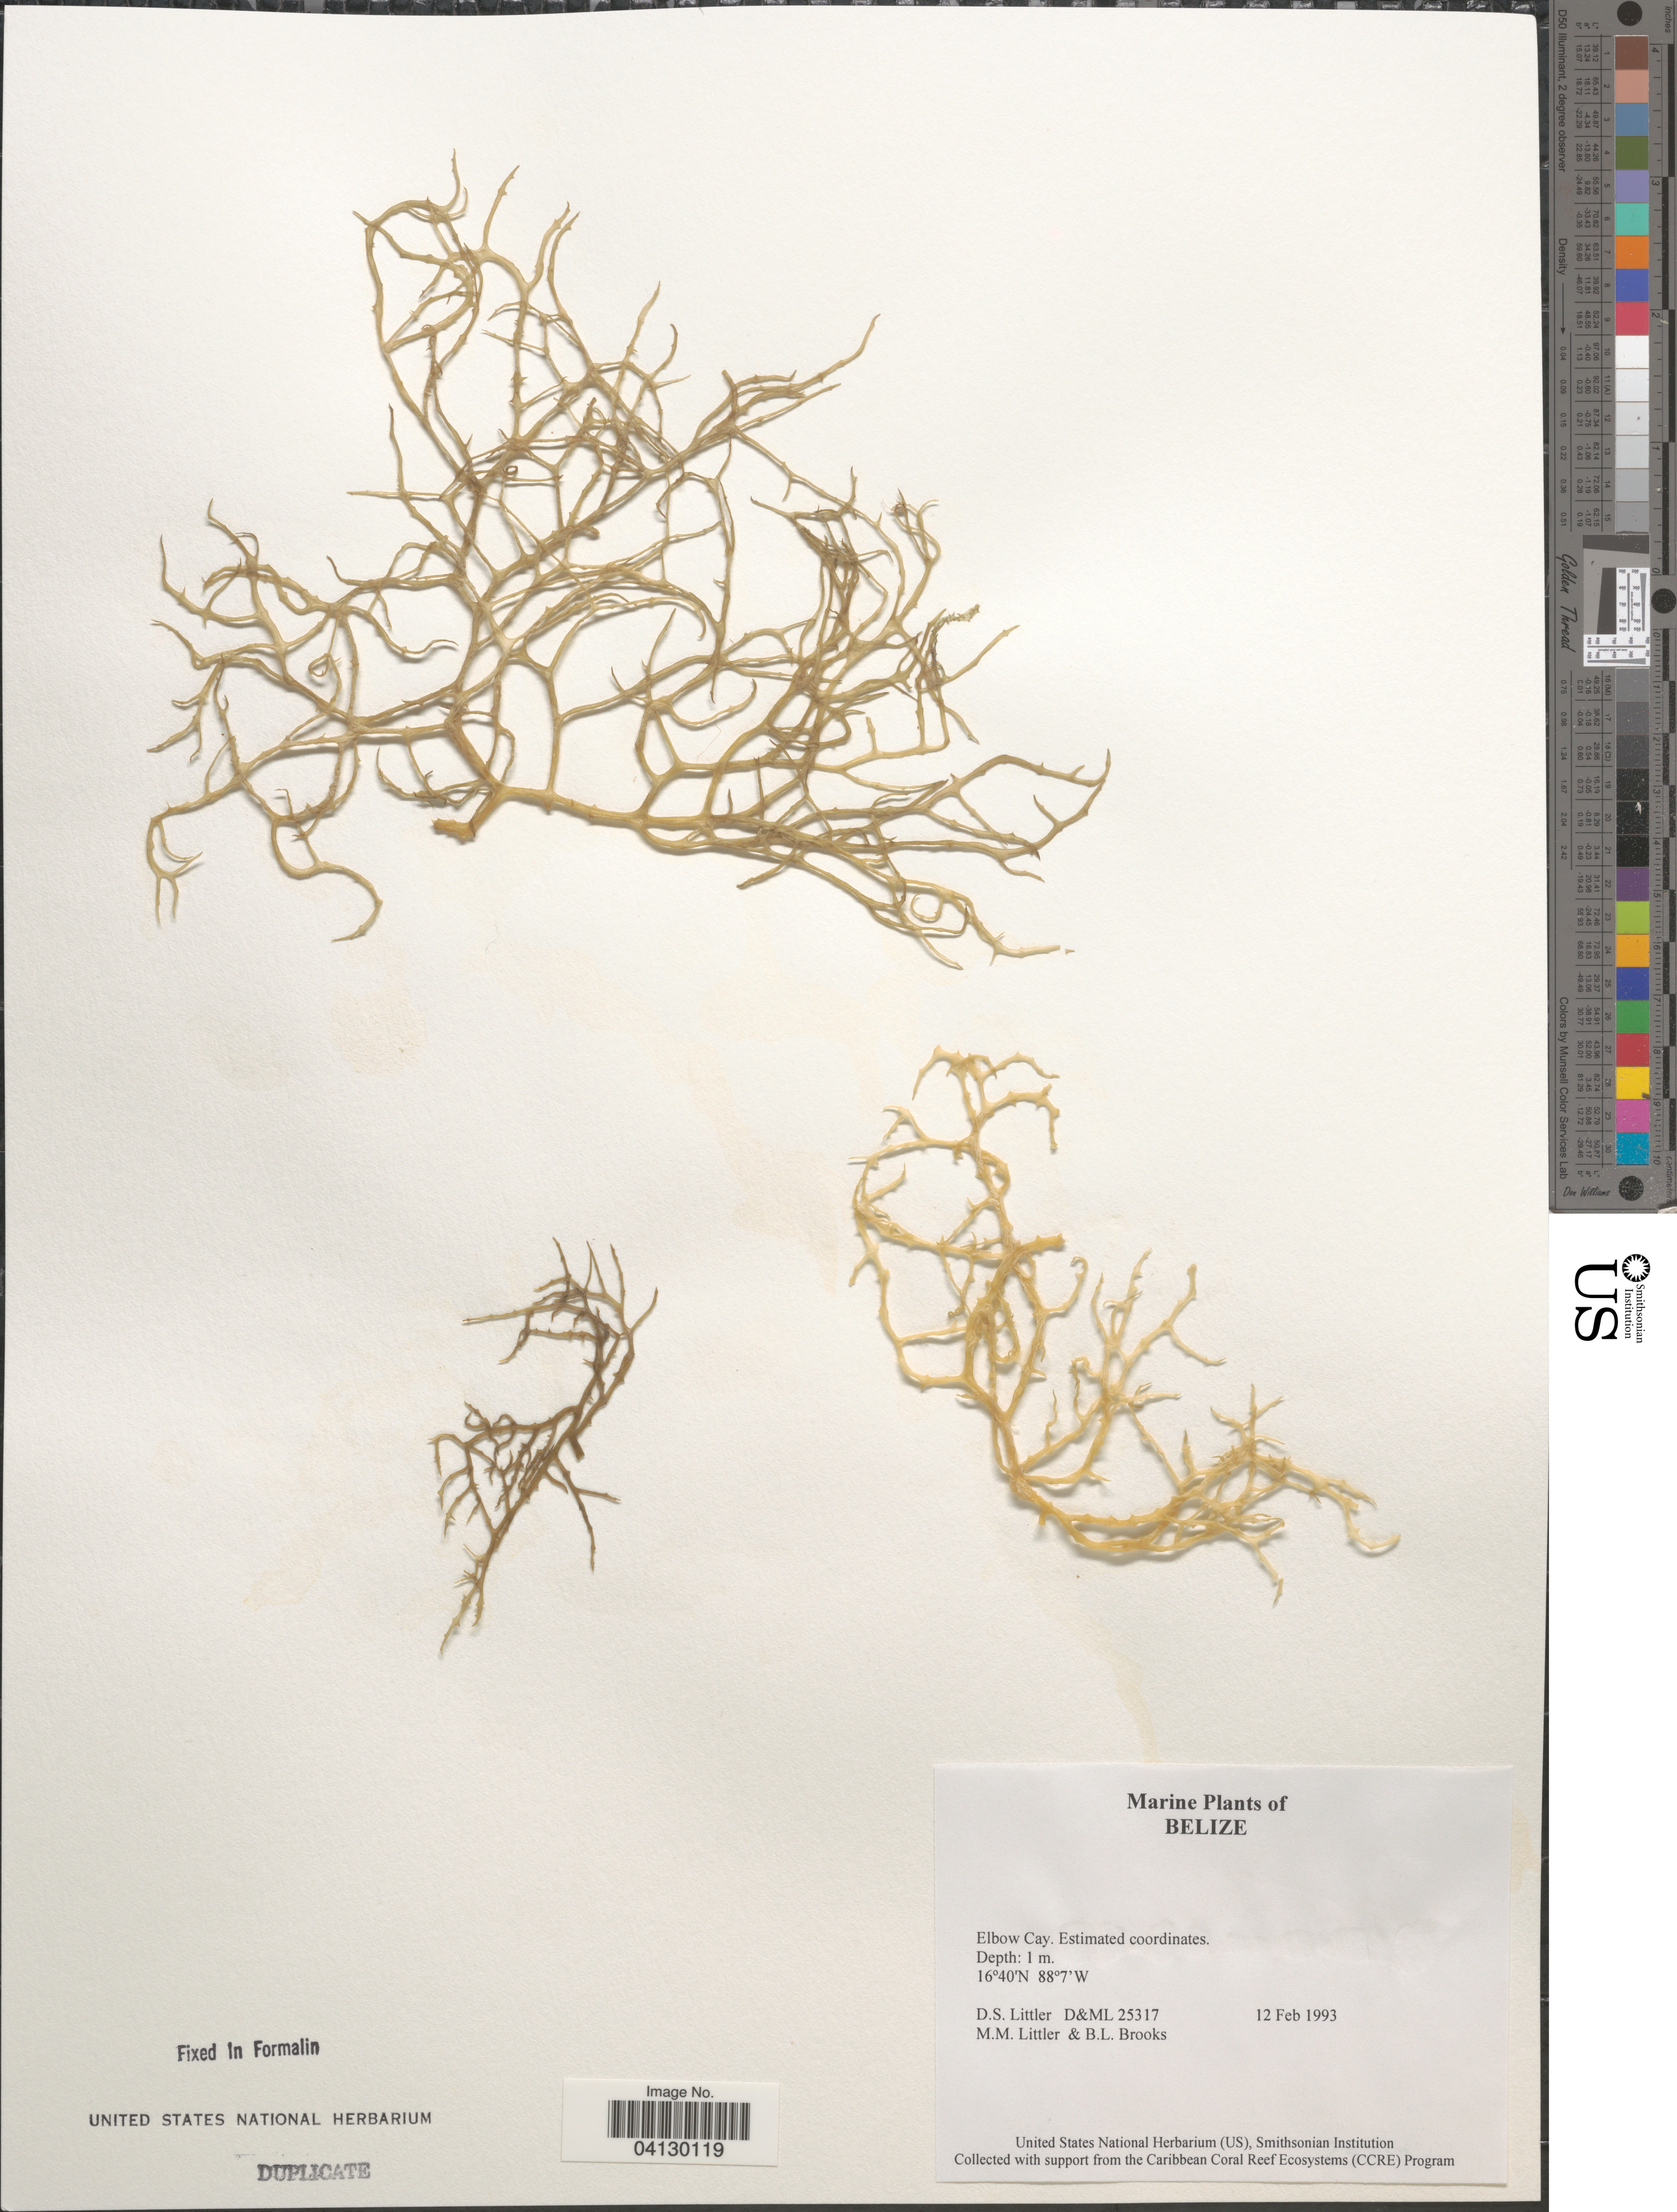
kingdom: Plantae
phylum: Rhodophyta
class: Florideophyceae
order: Corallinales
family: Corallinaceae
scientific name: Crustose Coralline Algae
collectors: D. S. Littler & B. Brooks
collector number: D&ML 25317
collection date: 1993-02-12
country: Belize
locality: Elbow Cay.